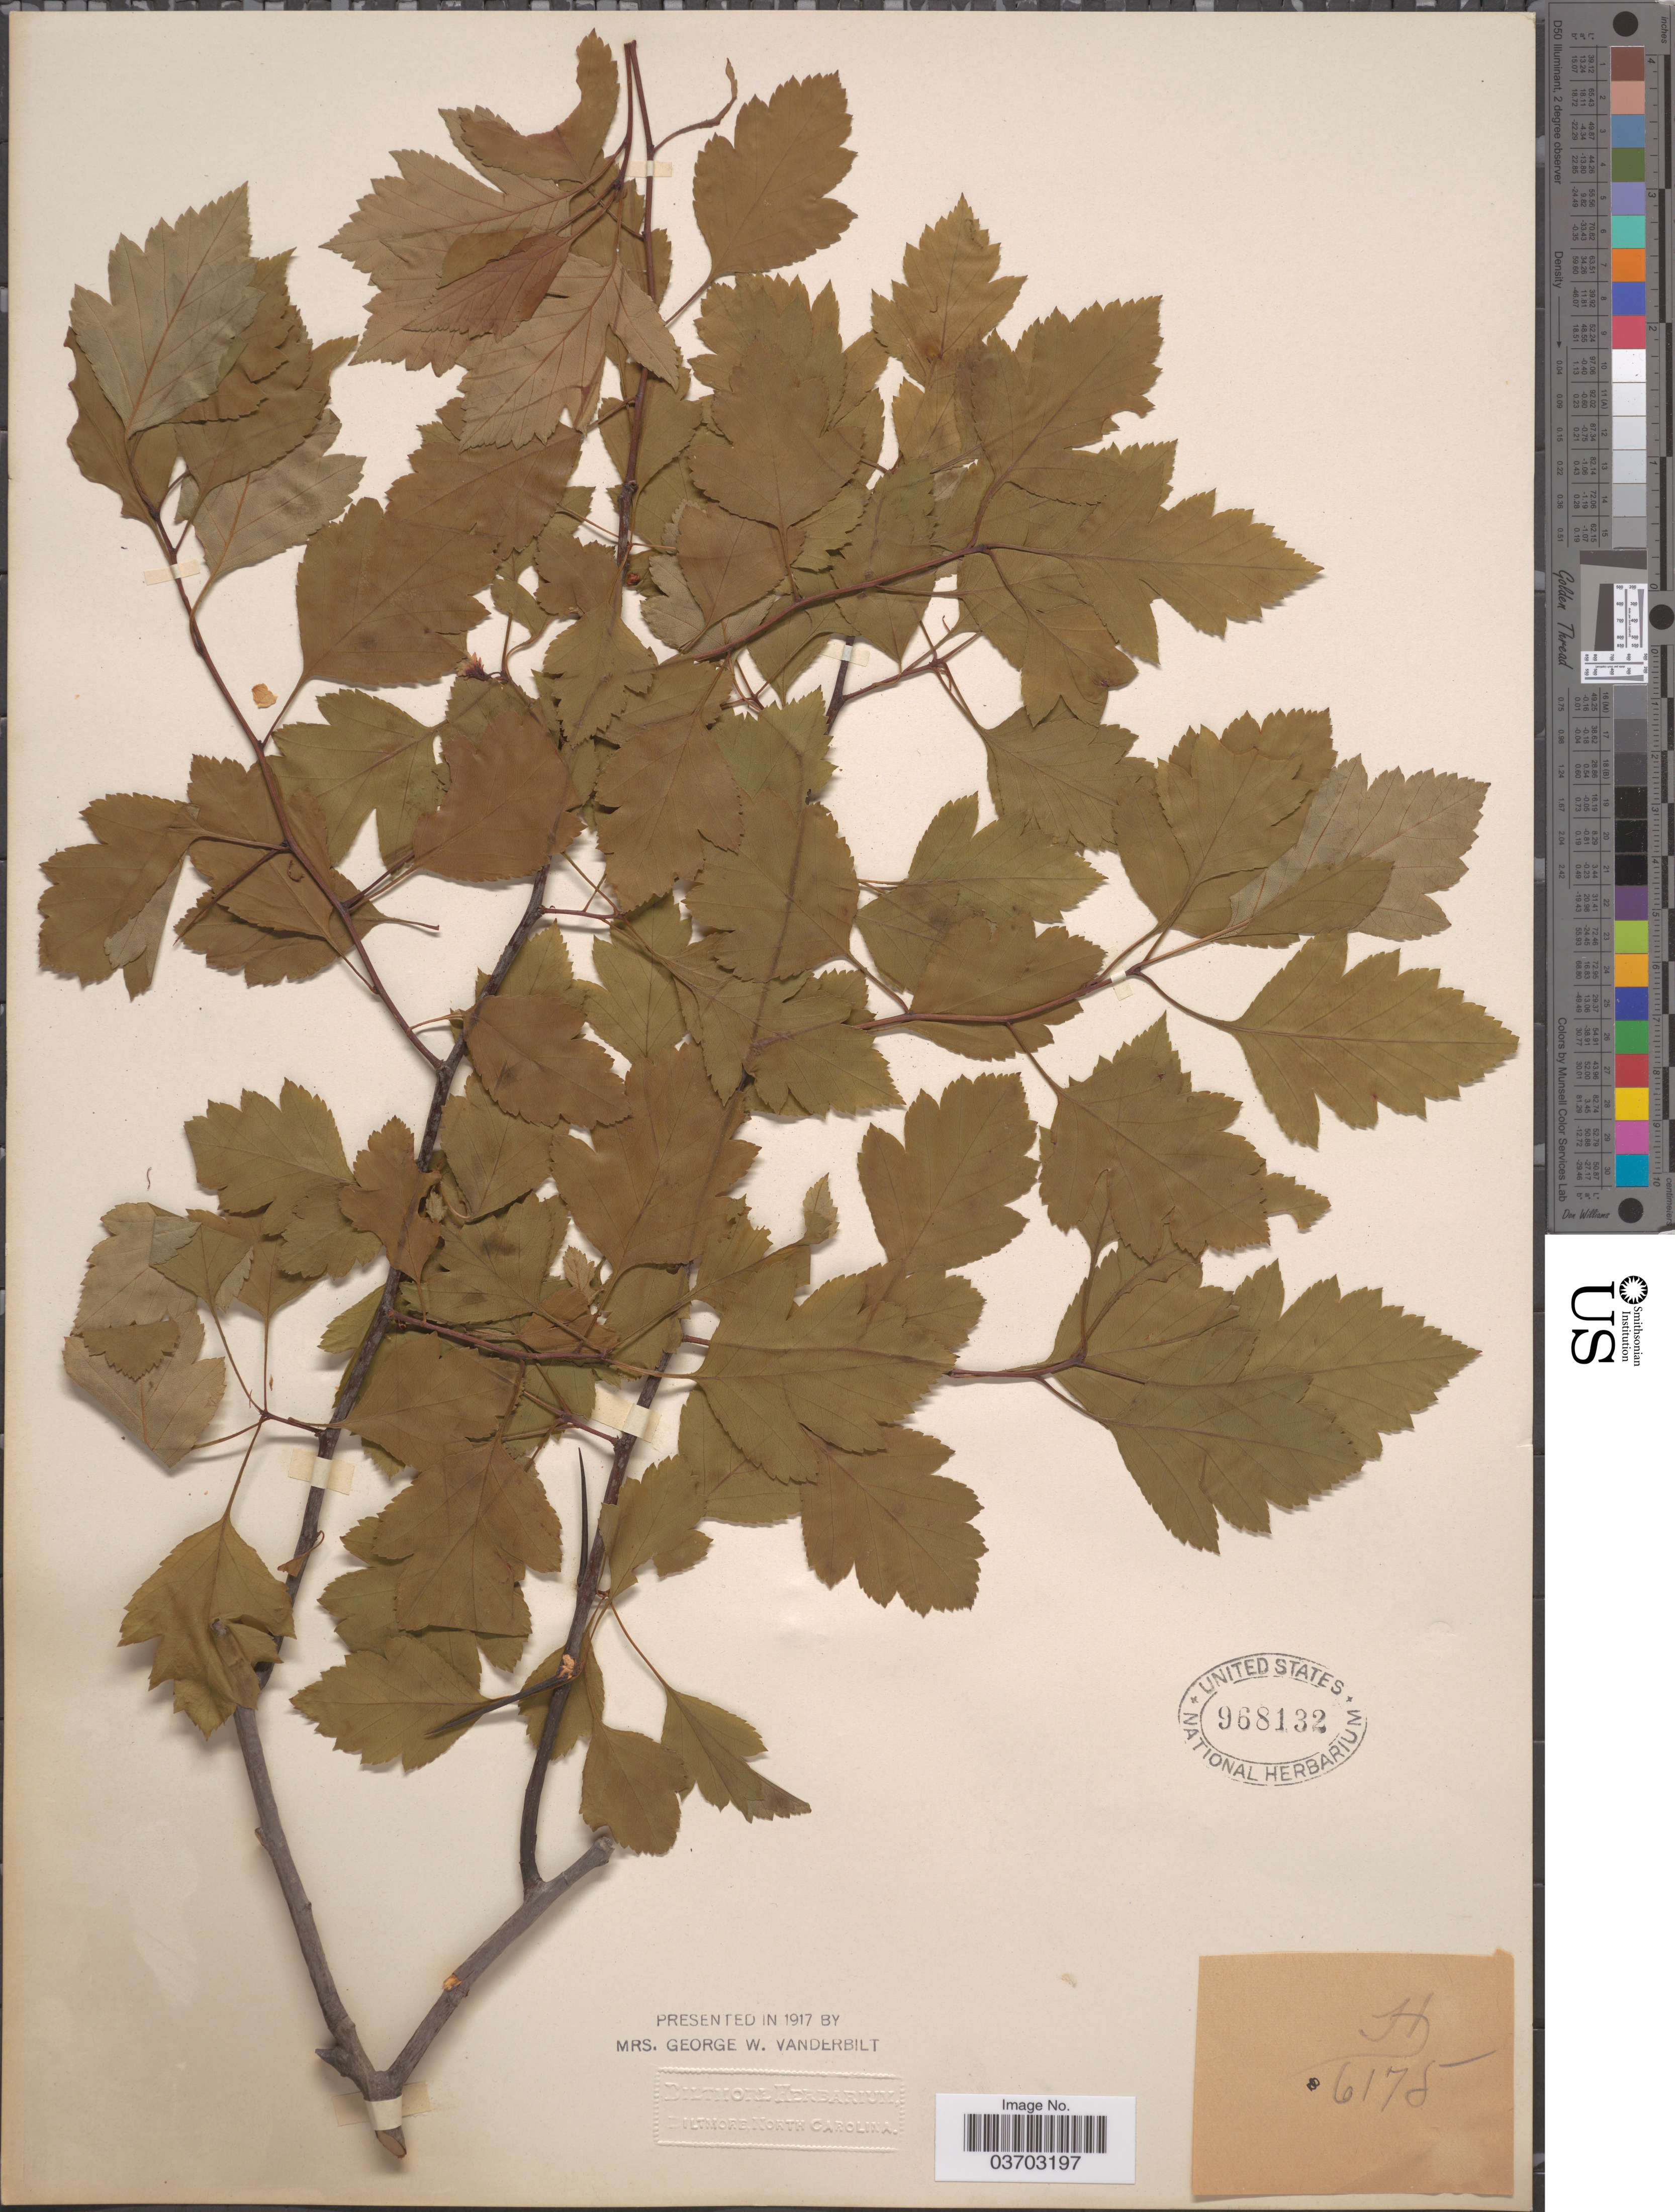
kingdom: Plantae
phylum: Tracheophyta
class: Magnoliopsida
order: Rosales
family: Rosaceae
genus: Crataegus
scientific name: Crataegus sp.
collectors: ex herb. Biltmore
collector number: H6175*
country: United States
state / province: North Carolina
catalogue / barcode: US 968132